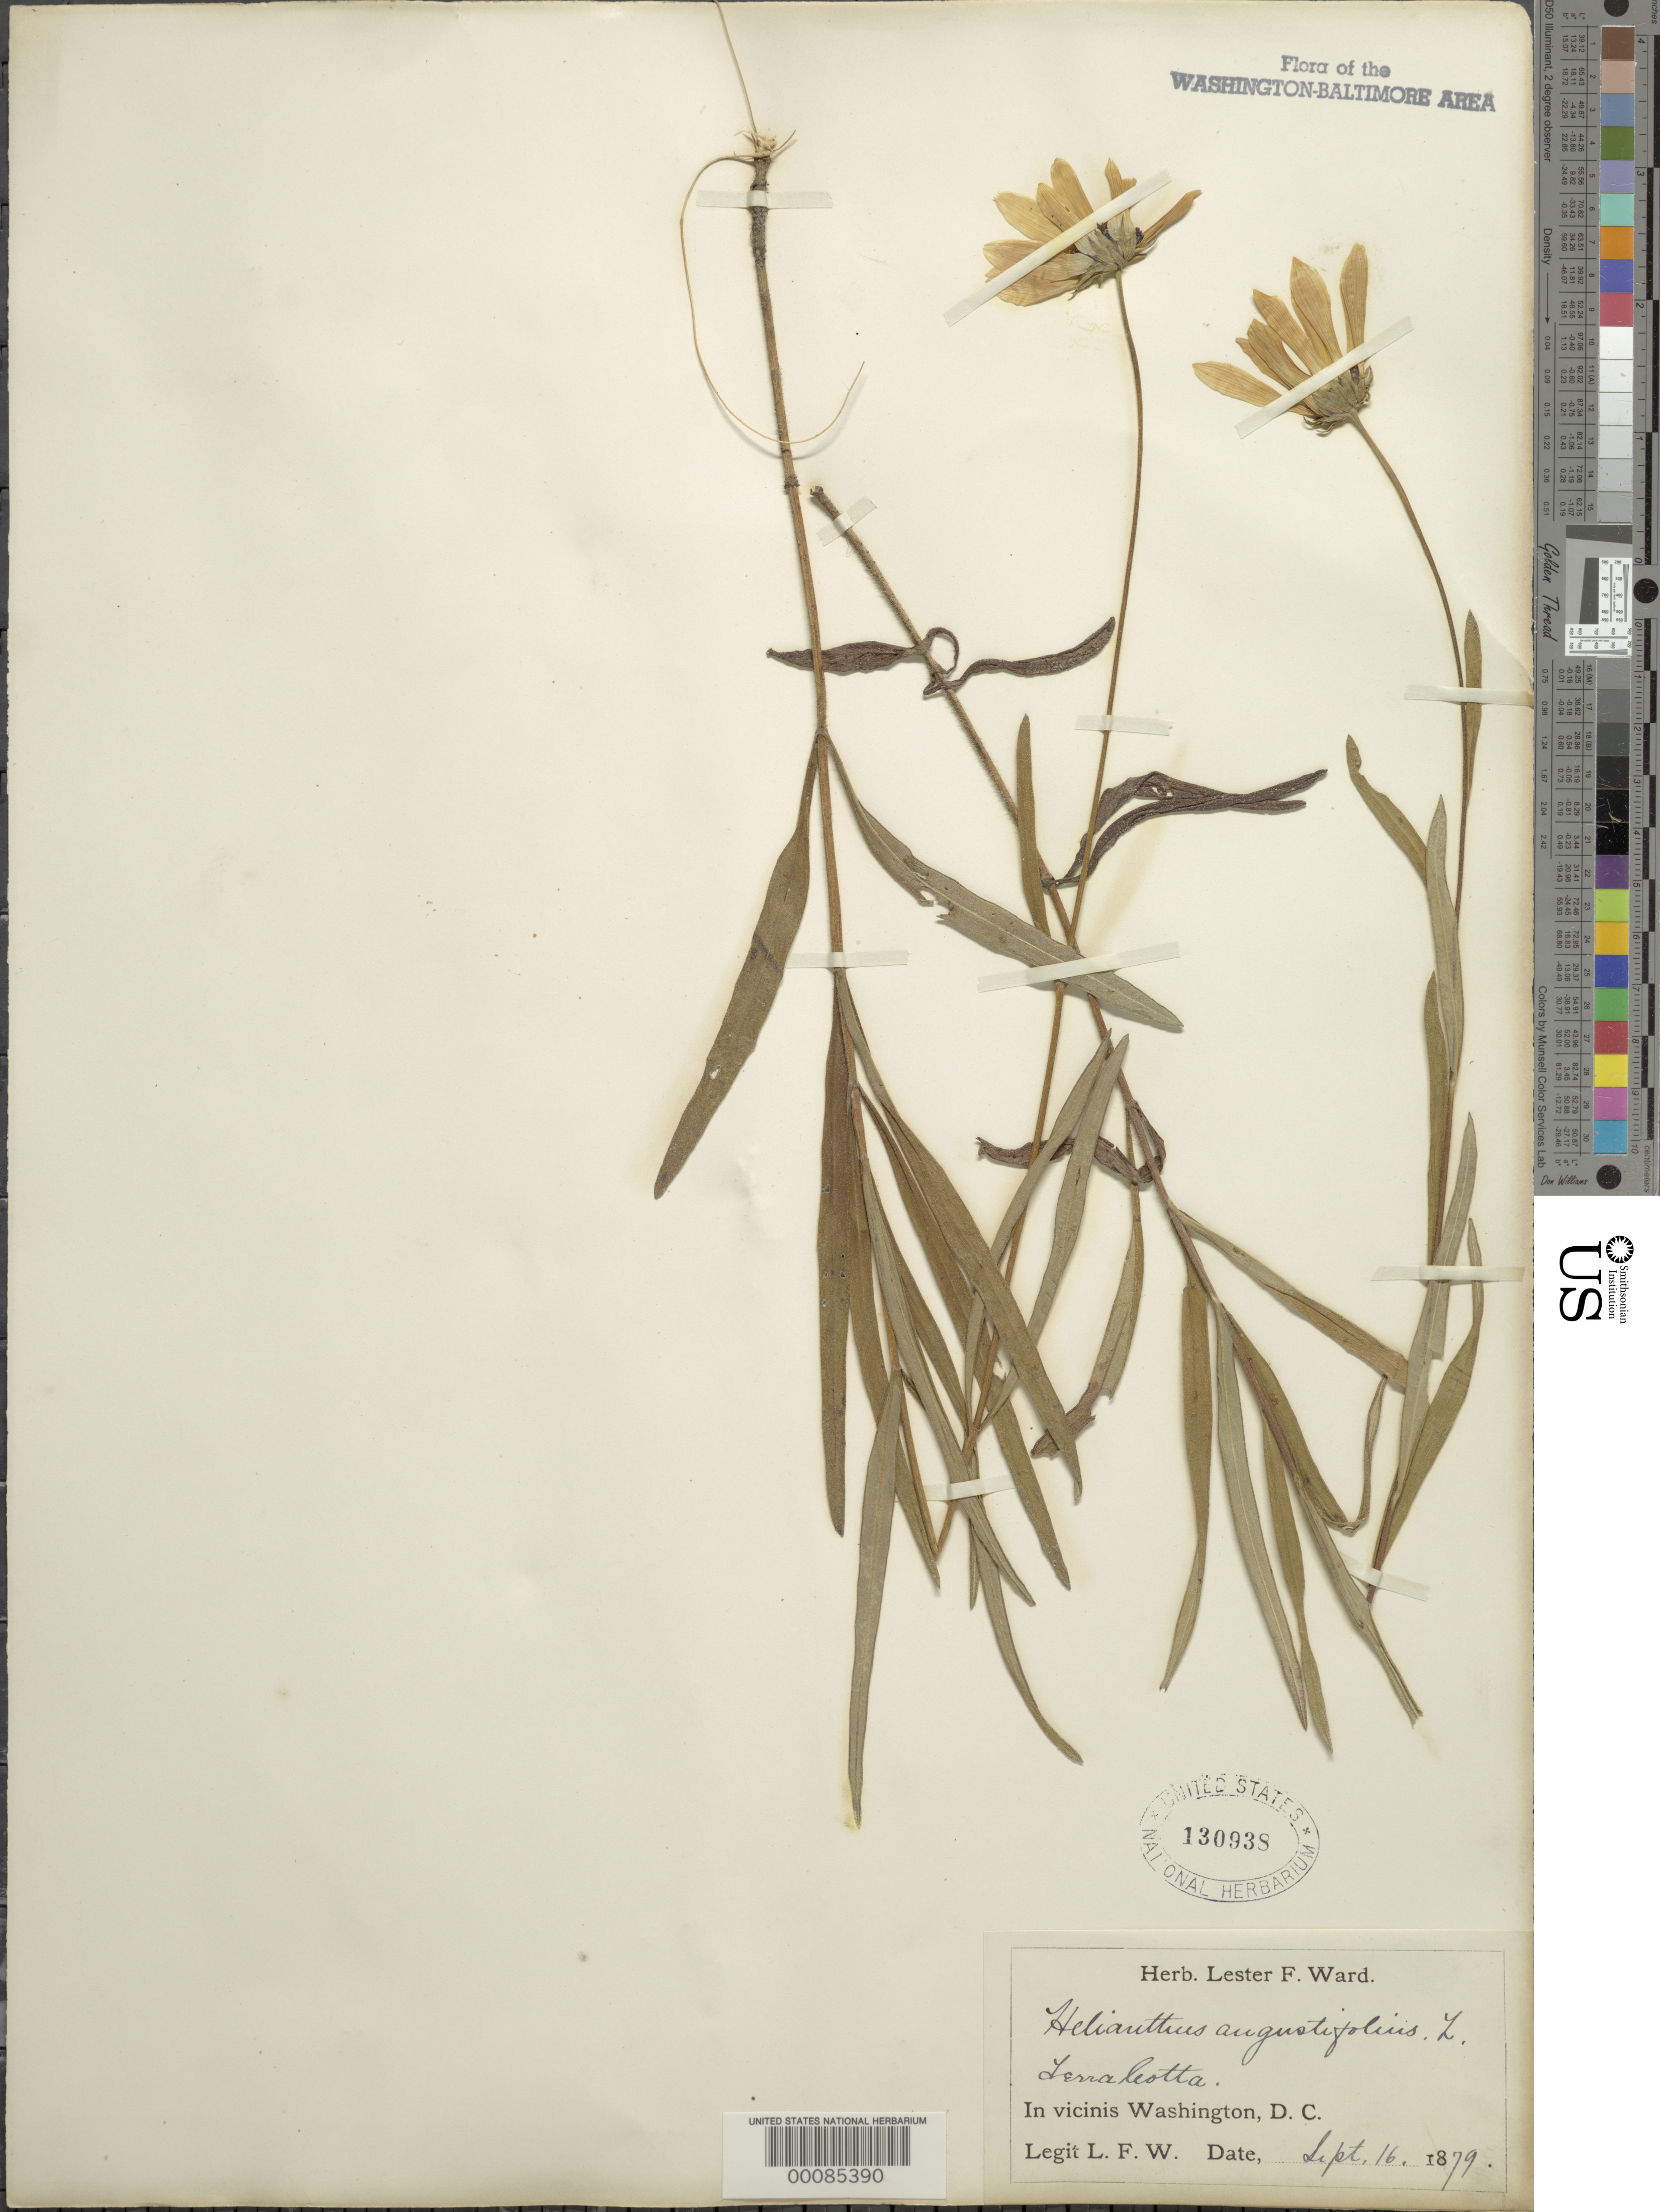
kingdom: Plantae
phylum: Tracheophyta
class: Magnoliopsida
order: Asterales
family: Asteraceae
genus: Helianthus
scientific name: Helianthus angustifolius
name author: L.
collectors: L. F. Ward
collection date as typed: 16 Sep 1879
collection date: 1879-09-16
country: United States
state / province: District of Columbia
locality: Terra Cotta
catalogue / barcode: US 130938